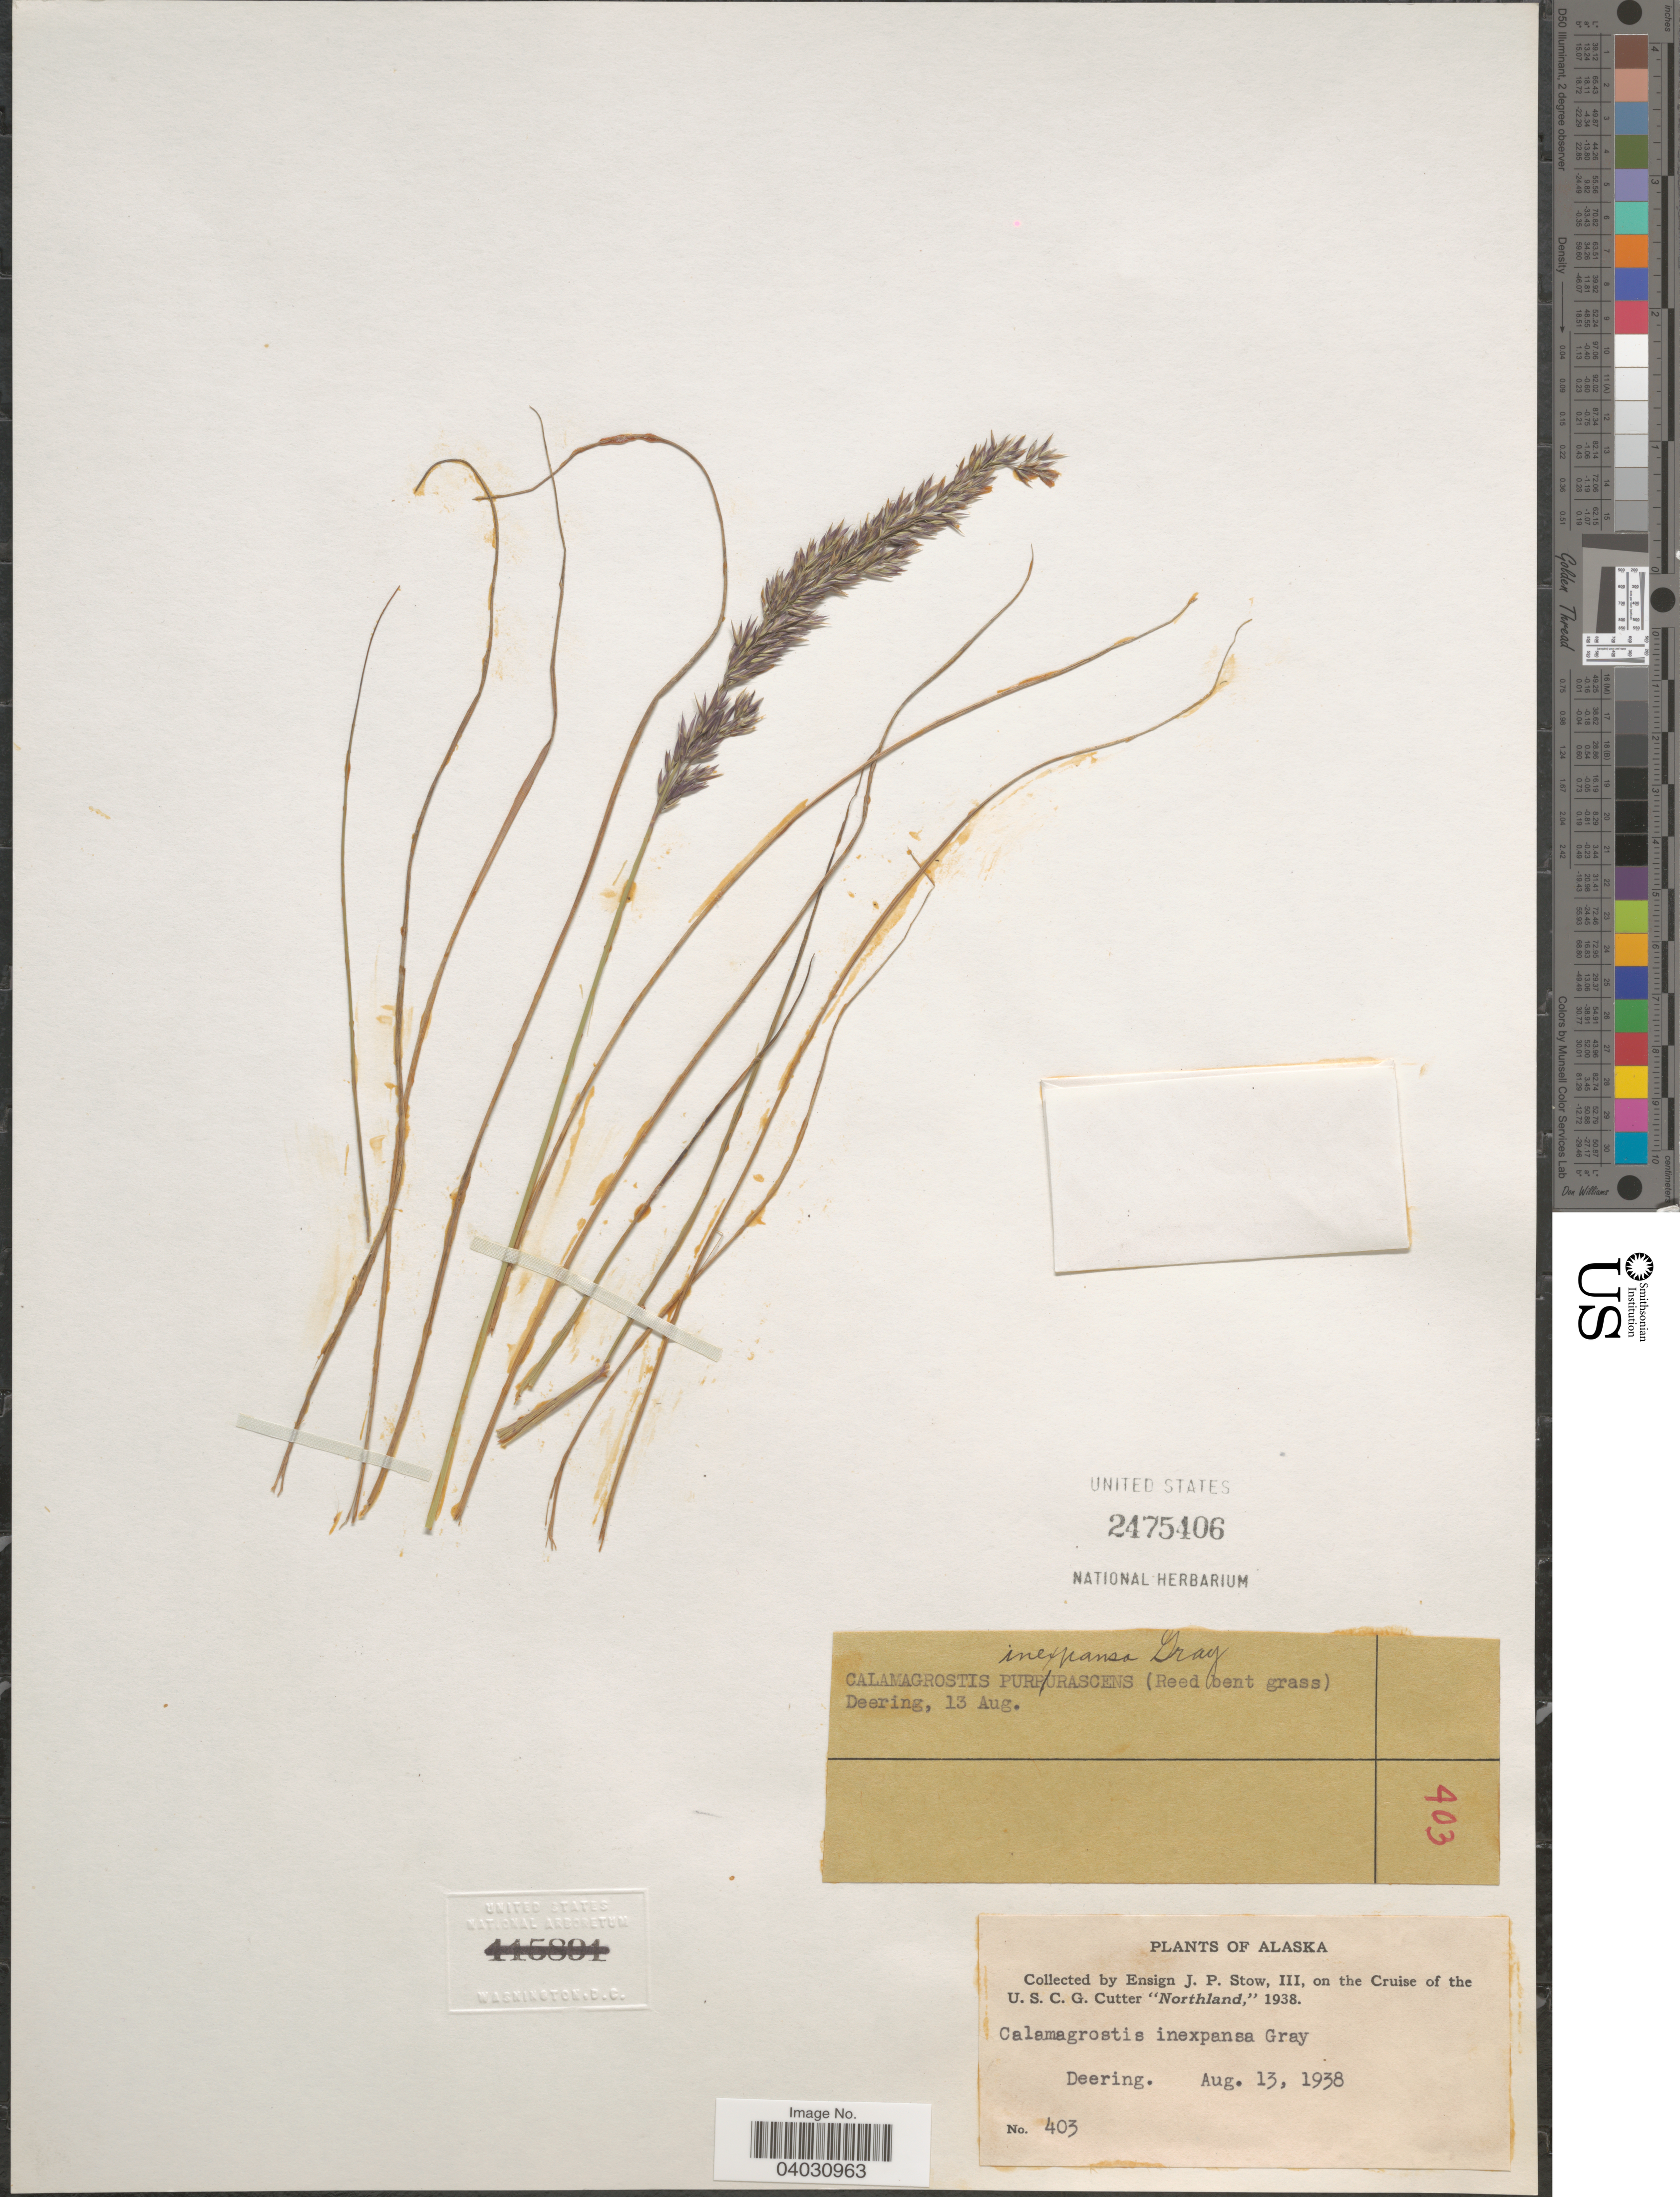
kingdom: Plantae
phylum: Tracheophyta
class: Liliopsida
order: Poales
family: Poaceae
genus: Calamagrostis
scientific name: Calamagrostis sp.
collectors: J. Stow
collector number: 403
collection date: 1938-08-13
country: United States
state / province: Alaska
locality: Deering.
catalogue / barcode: US 2475406